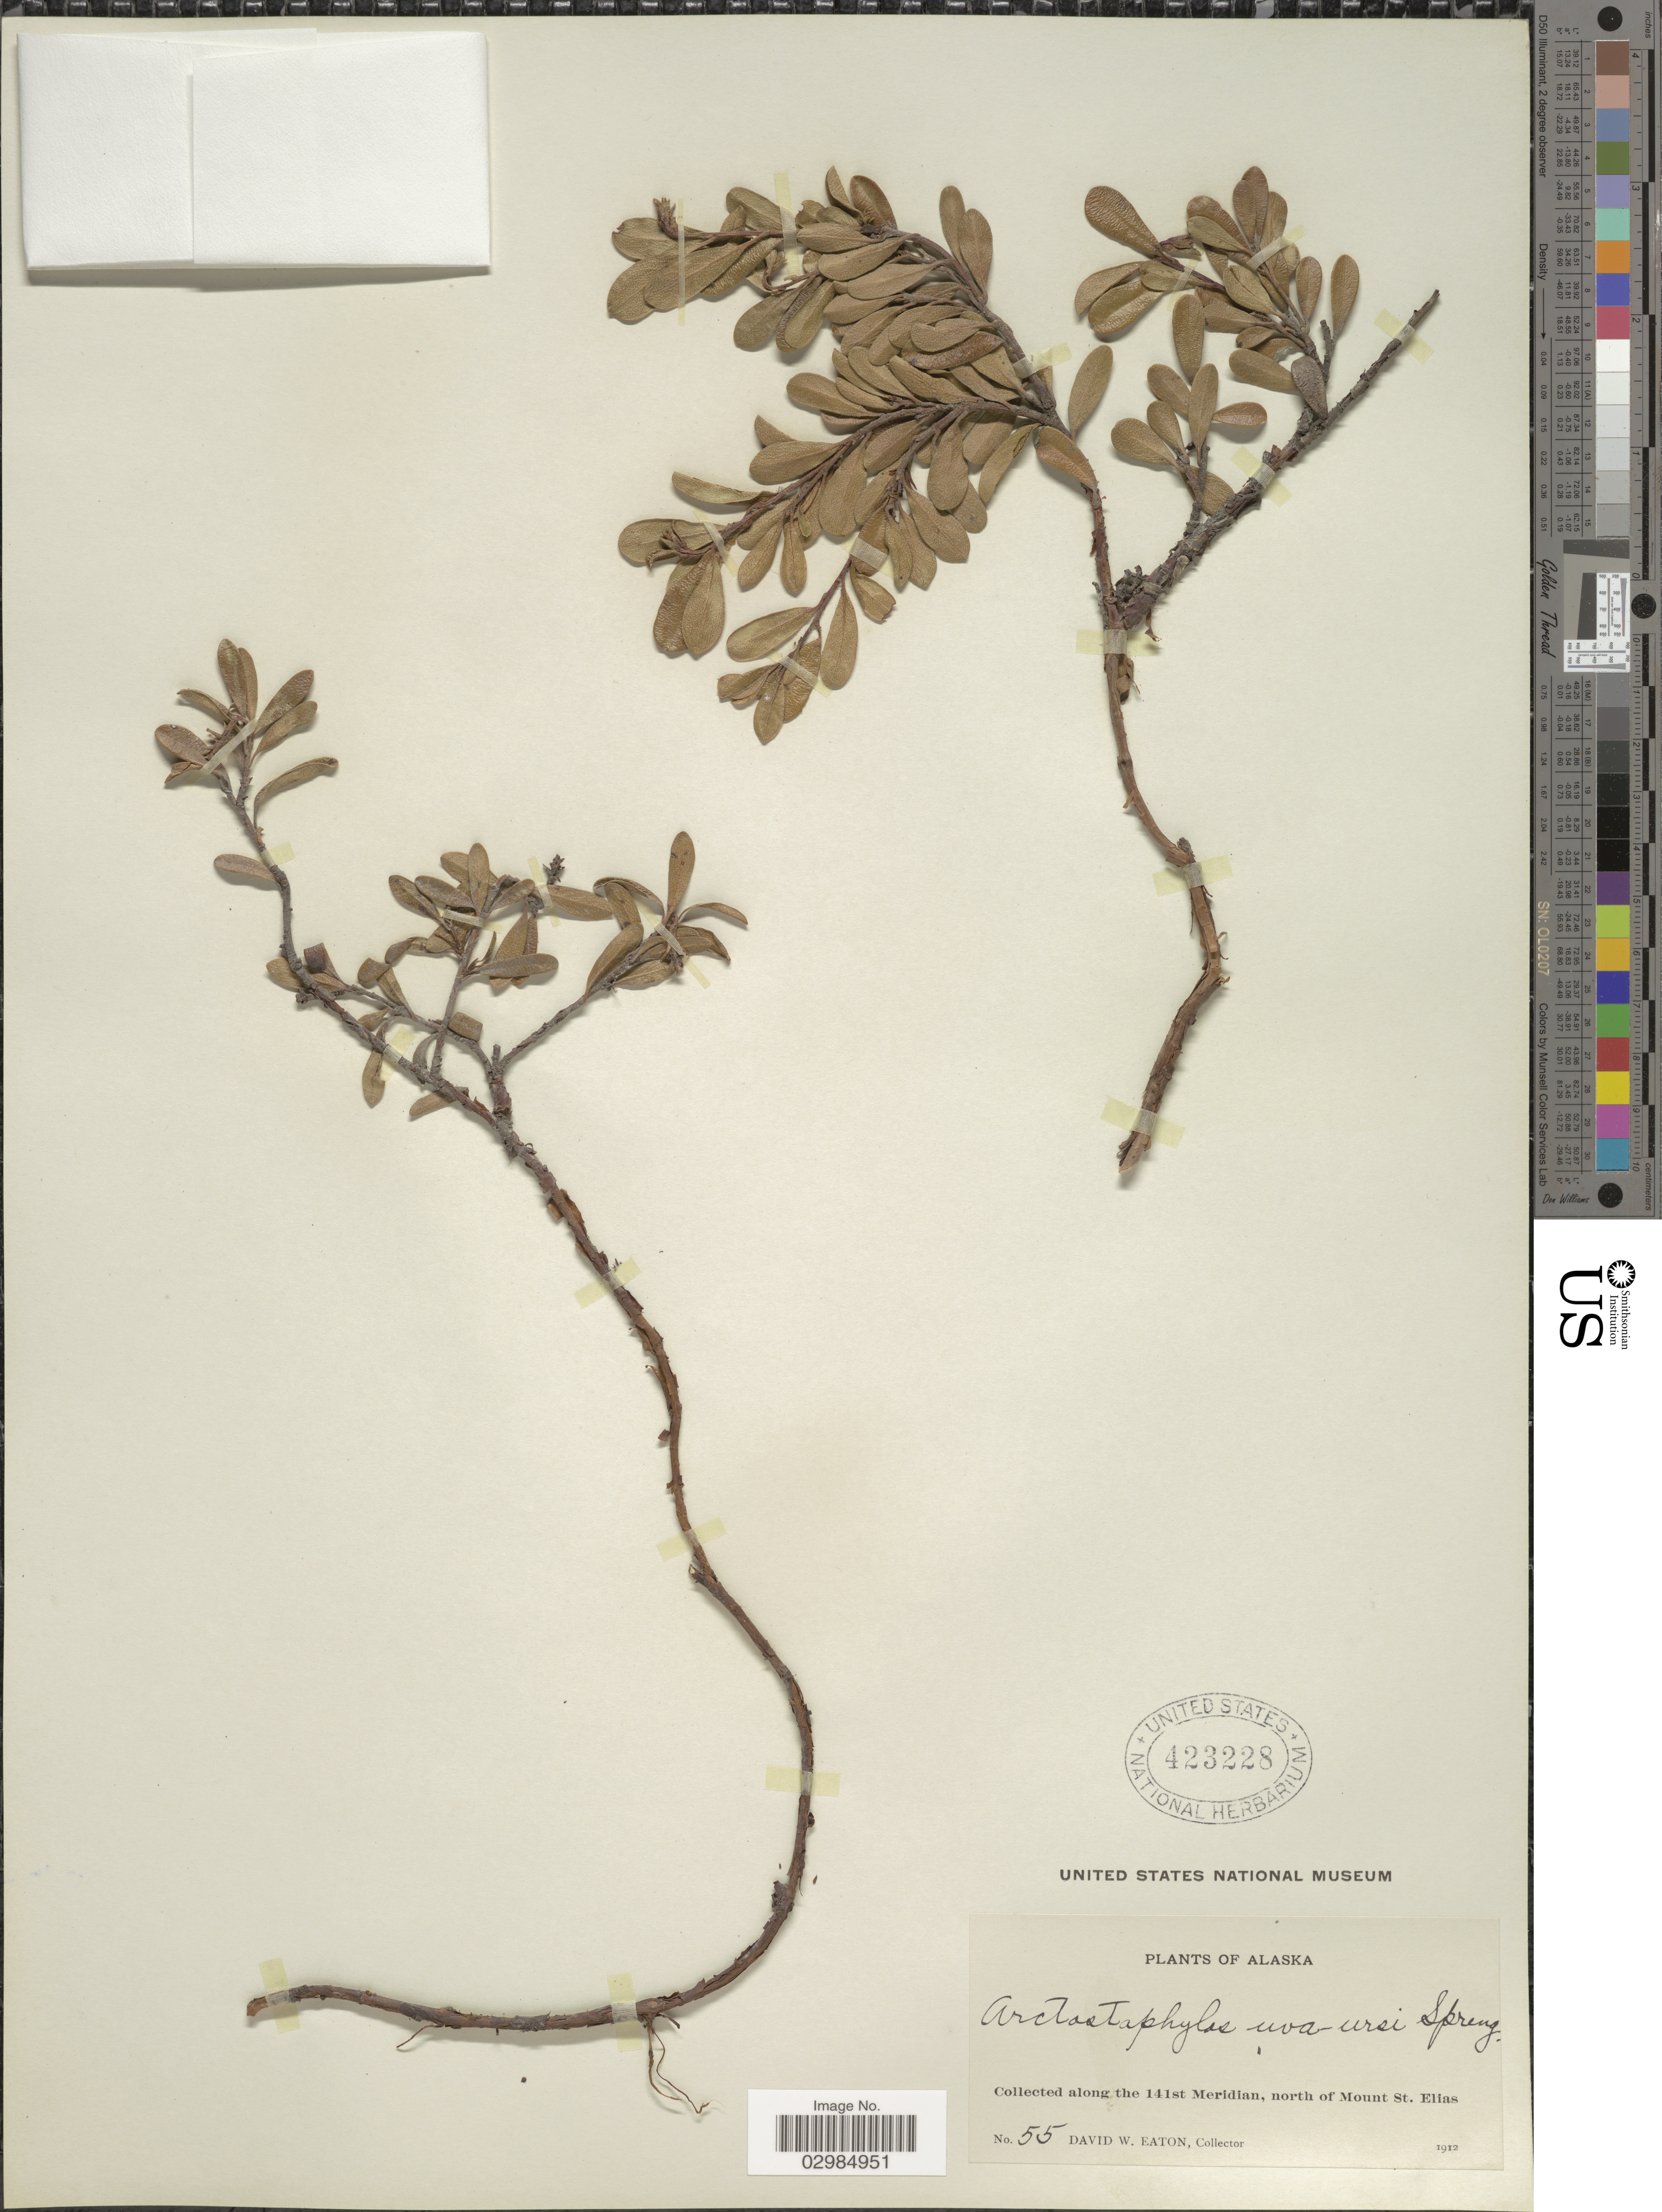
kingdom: Plantae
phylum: Tracheophyta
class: Magnoliopsida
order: Ericales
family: Ericaceae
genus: Arctostaphylos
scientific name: Arctostaphylos uva-ursi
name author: (L.) Spreng.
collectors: D. Eaton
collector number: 55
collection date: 1912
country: United States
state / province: Alaska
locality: Collected along the 141st Meridian, north of Mount St. Elias.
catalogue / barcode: US 423228